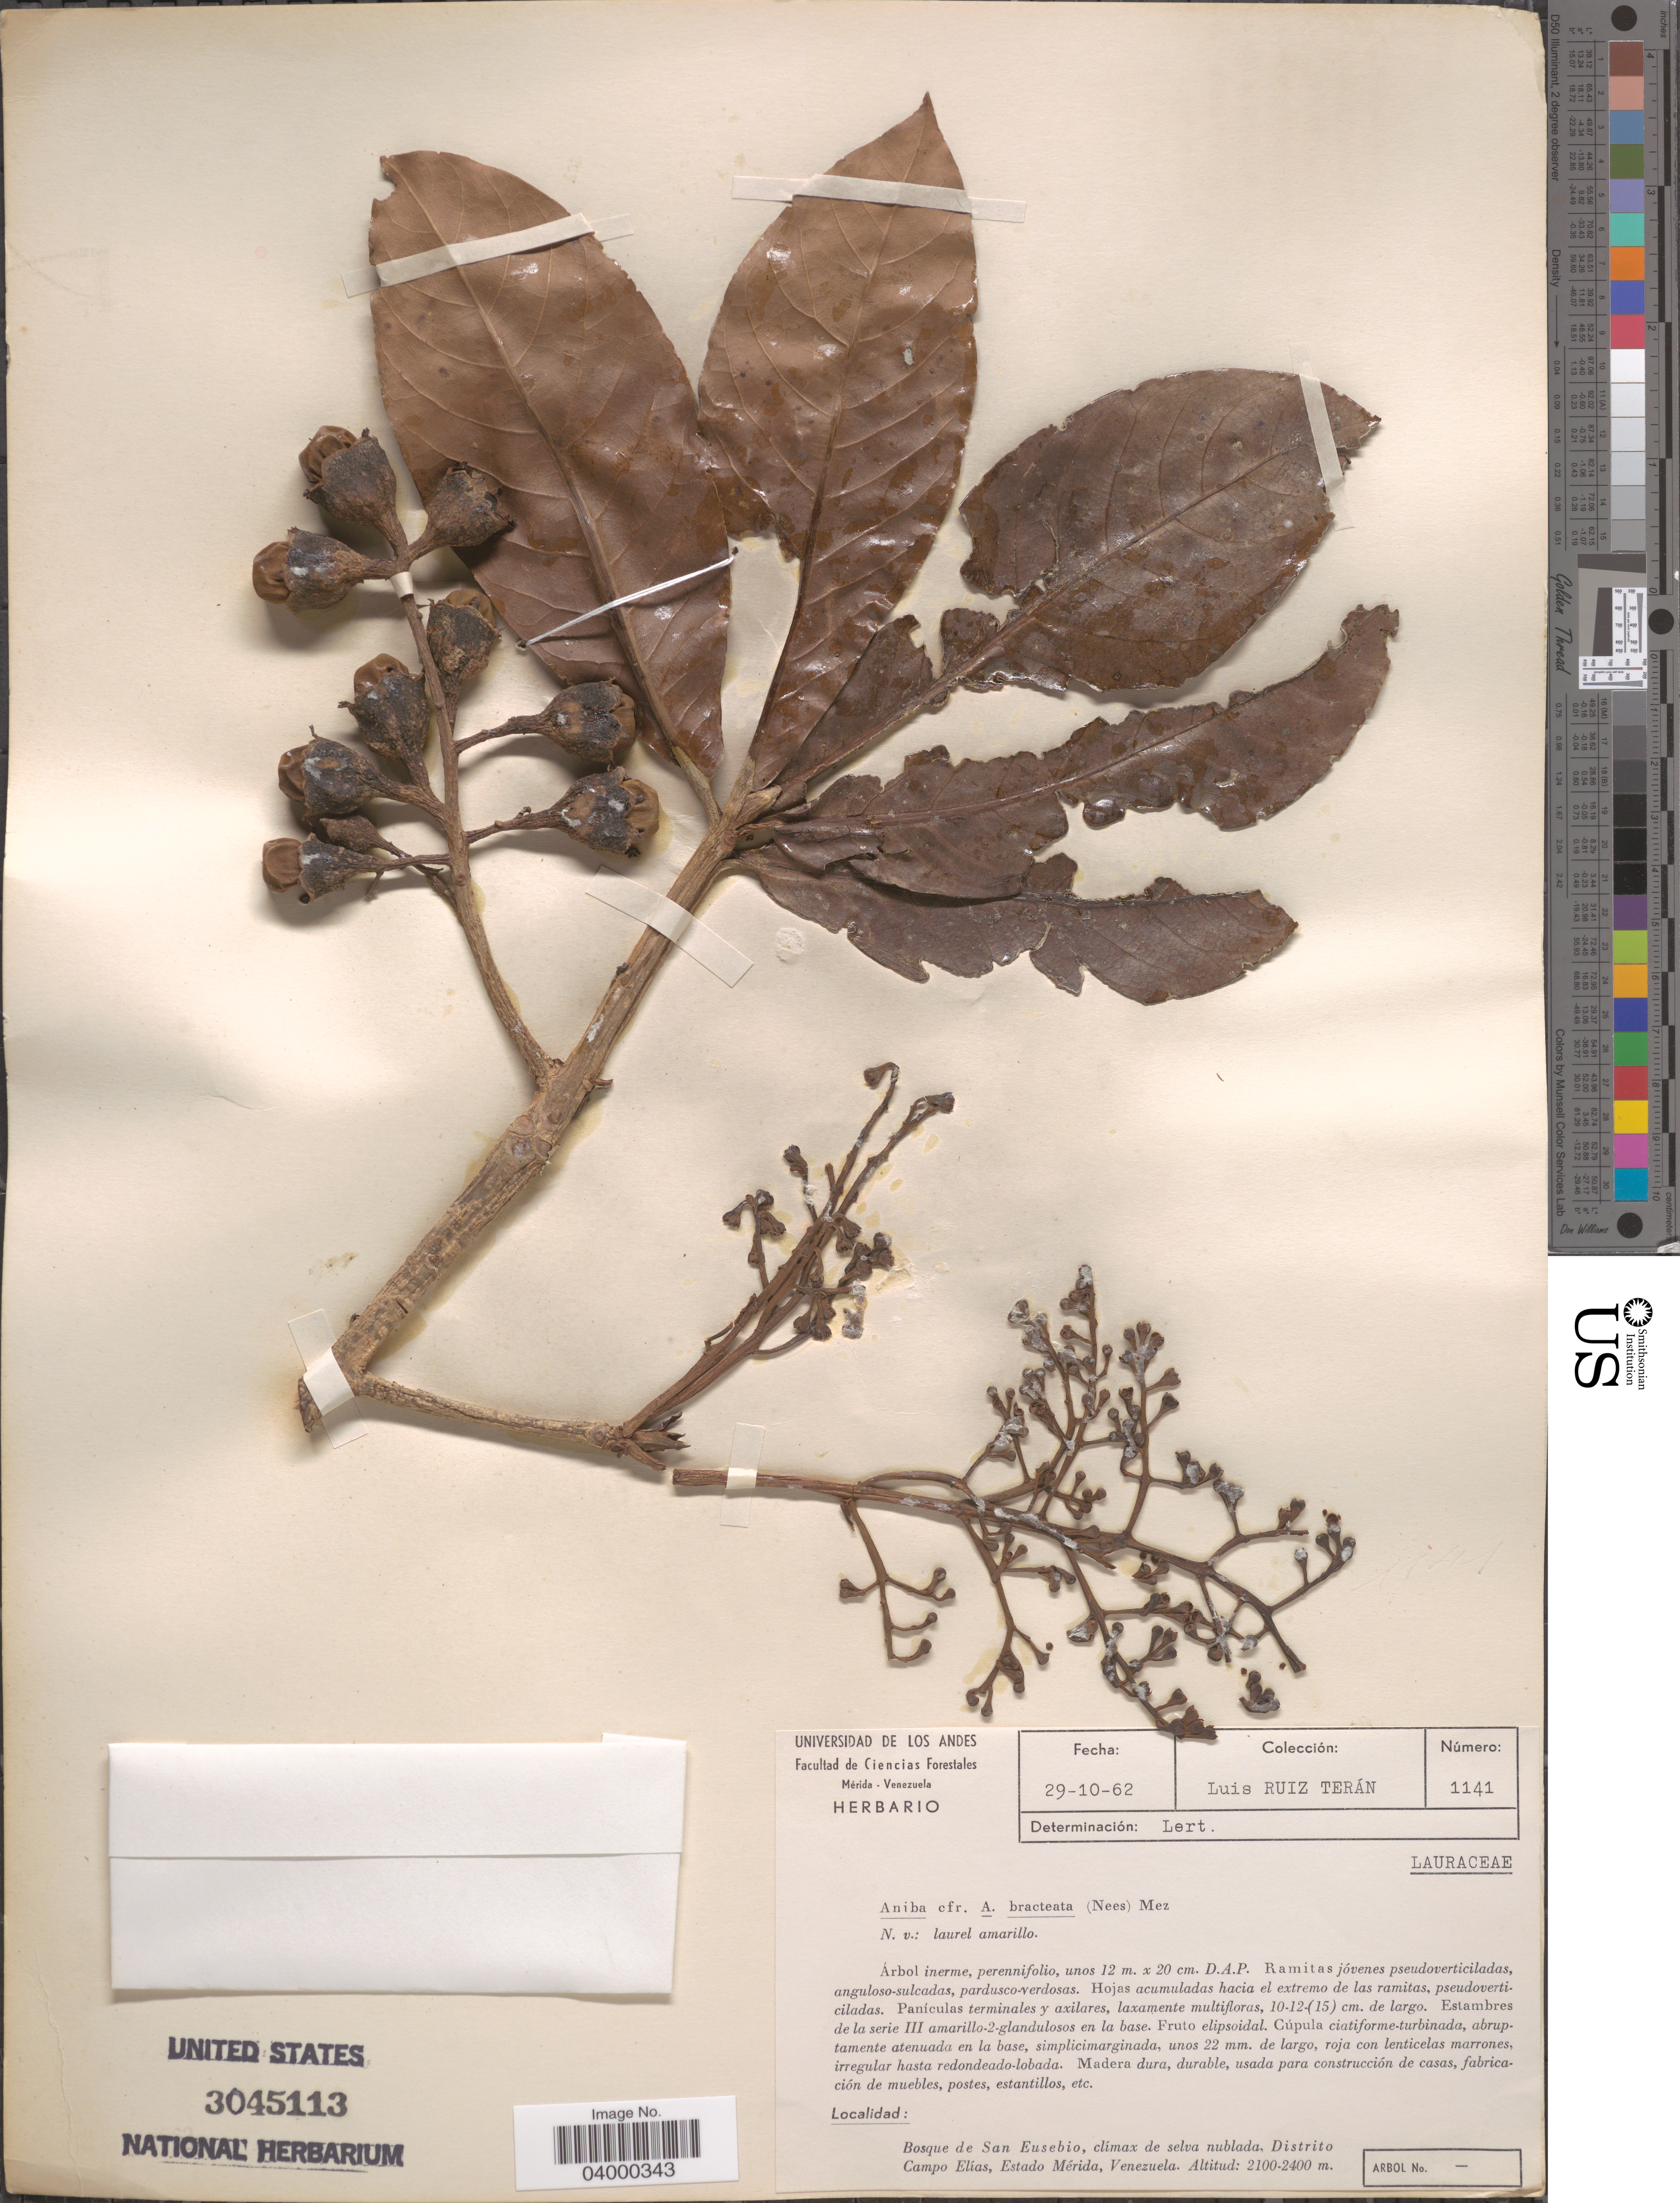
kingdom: Plantae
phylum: Tracheophyta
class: Magnoliopsida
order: Laurales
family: Lauraceae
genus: Aniba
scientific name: Aniba bracteata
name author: (Nees) Mez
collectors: L. Teran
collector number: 1141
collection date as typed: Transcribed d/m/y: 29/10/62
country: Venezuela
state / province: Merida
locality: Bosque de San Eusebio, clímax de selva nublada, Distrito Campo Elías.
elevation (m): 2100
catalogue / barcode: US 3045113